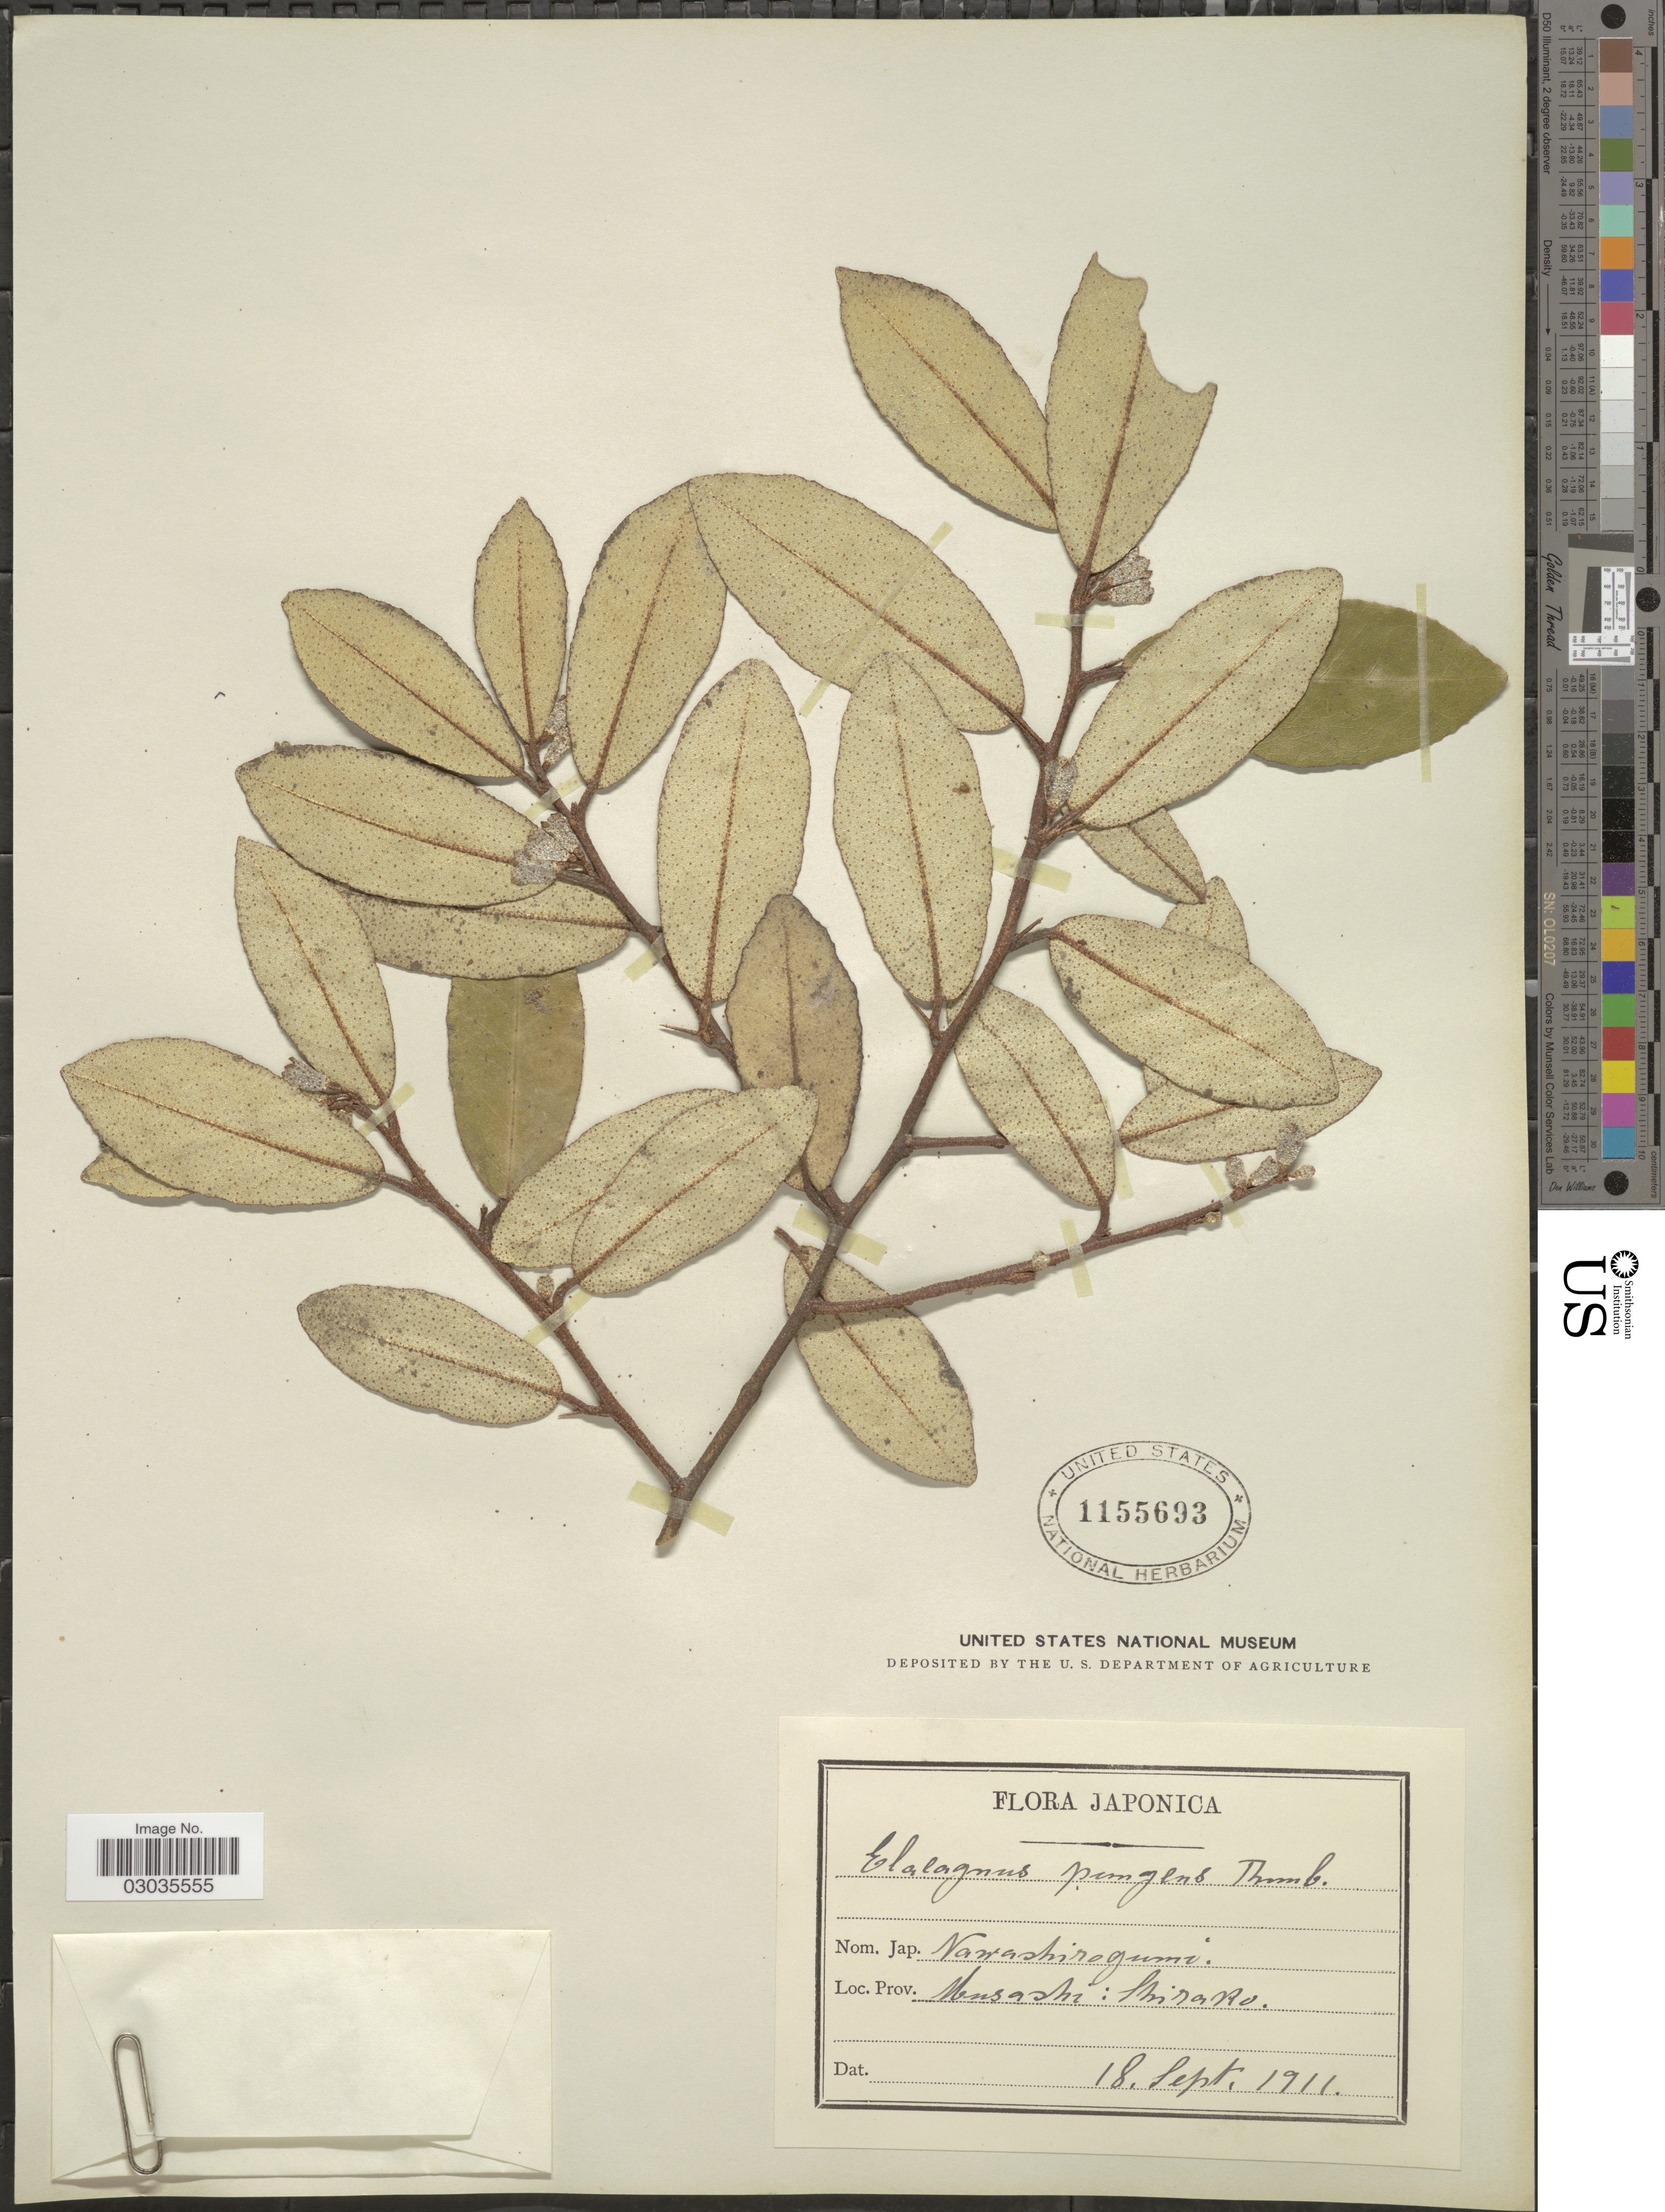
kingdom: Plantae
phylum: Tracheophyta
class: Magnoliopsida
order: Rosales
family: Elaeagnaceae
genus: Elaeagnus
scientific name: Elaeagnus pungens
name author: Thunb.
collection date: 1911-09-18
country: Japan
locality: Musashi: Shirako.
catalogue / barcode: US 1155693